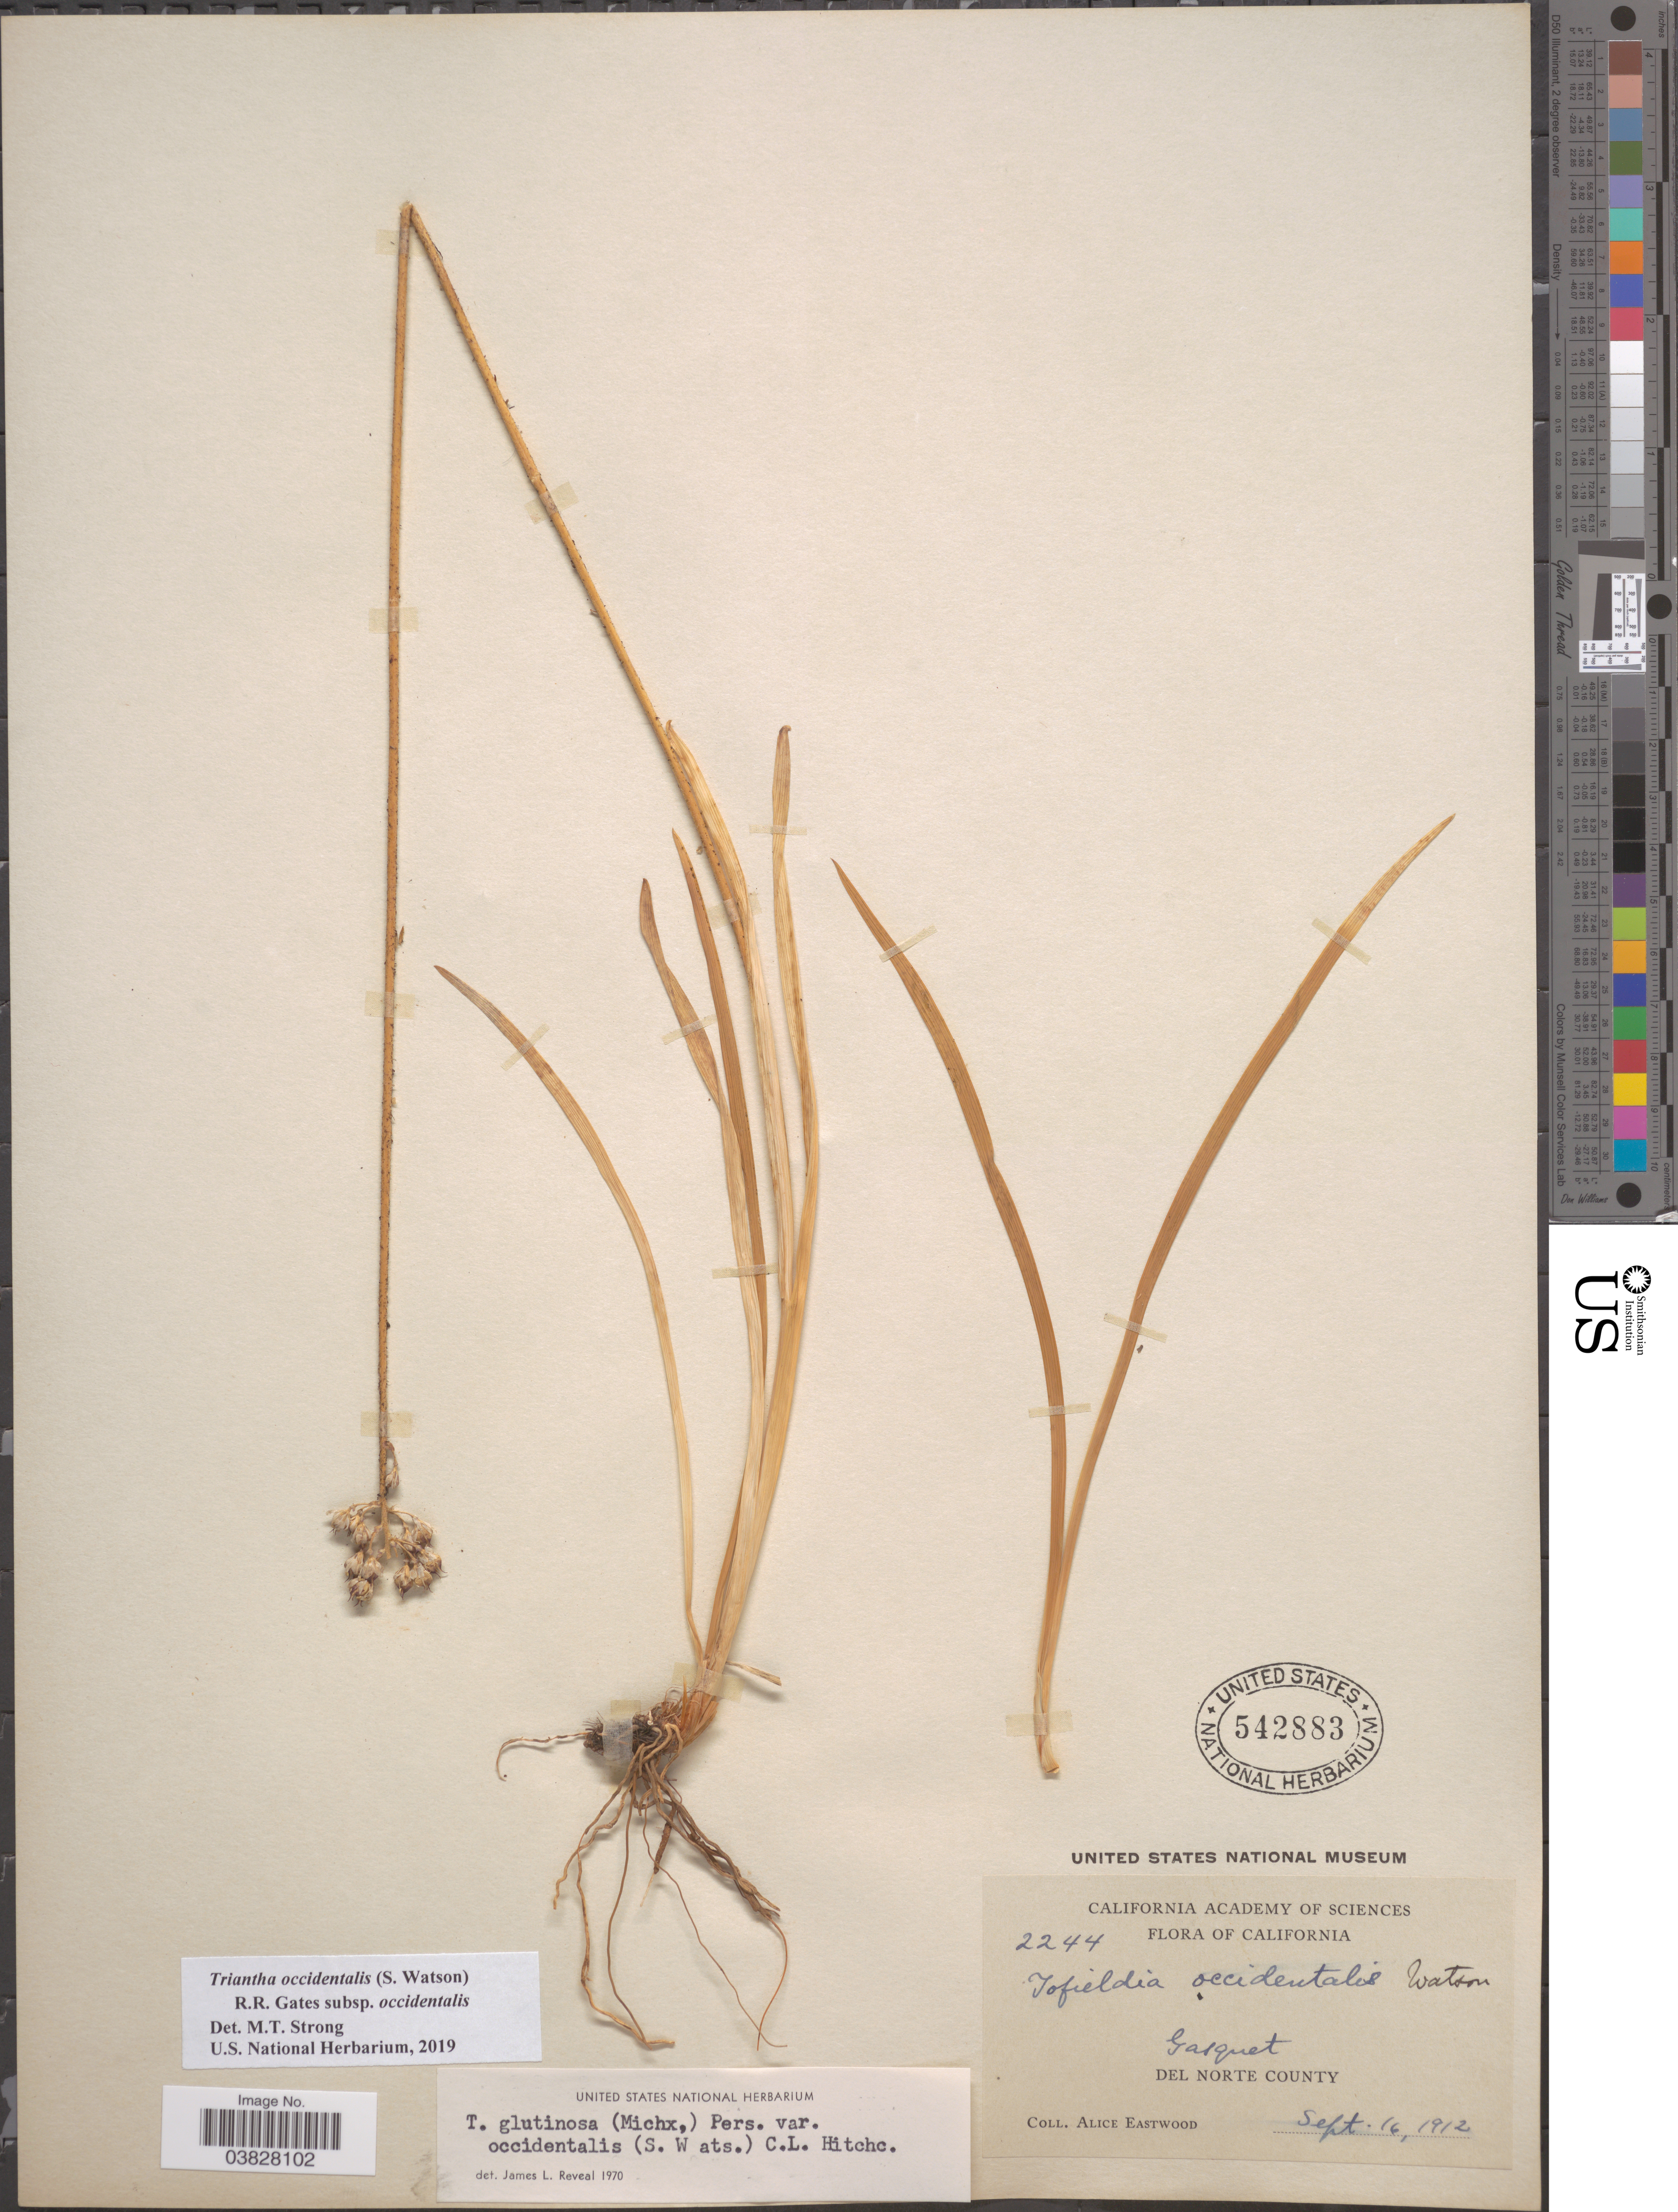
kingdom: Plantae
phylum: Tracheophyta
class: Liliopsida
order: Alismatales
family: Tofieldiaceae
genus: Triantha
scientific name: Triantha occidentalis subsp. occidentalis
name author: (S. Watson) R.R. Gates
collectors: A. Eastwood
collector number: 2244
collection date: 1912-09-16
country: United States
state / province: California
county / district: Del Norte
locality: Gasquet. Del Norte County.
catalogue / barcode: US 542883